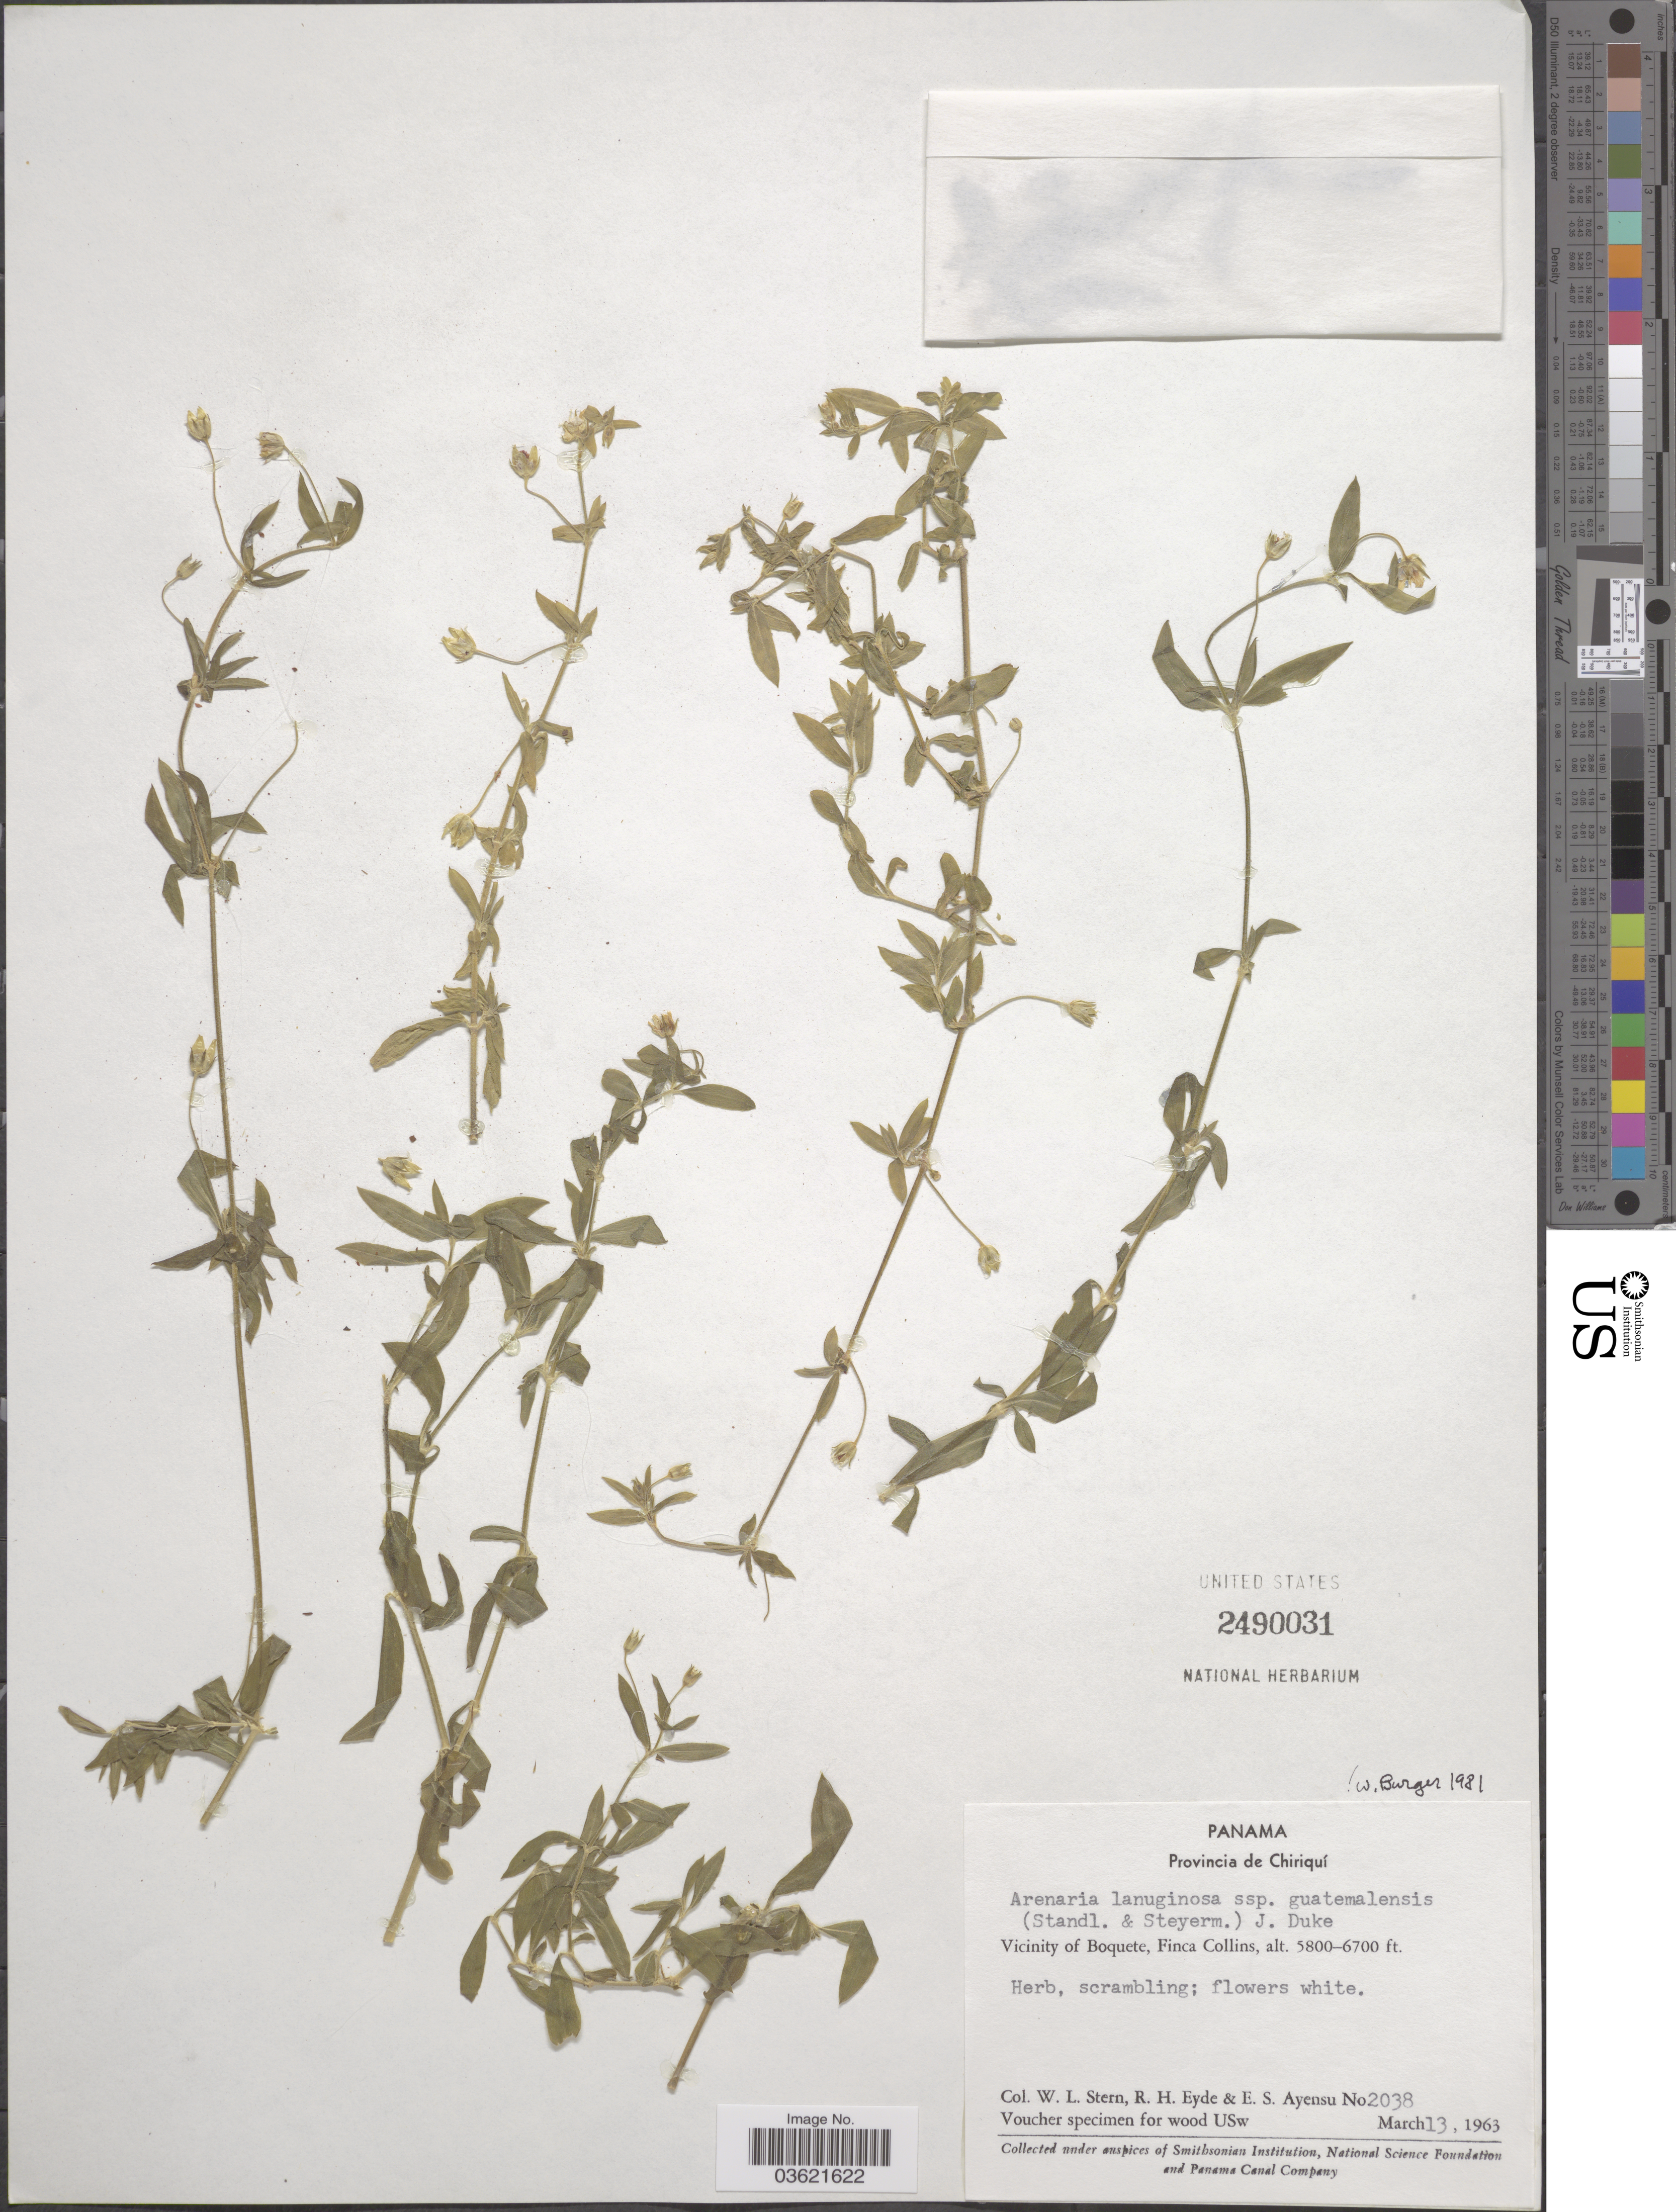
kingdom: Plantae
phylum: Tracheophyta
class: Magnoliopsida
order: Caryophyllales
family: Caryophyllaceae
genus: Arenaria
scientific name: Arenaria lanuginosa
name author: (Michx.) Rohrb.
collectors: W. L. Stern, R. H. Eyde & E. S. Ayensu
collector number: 2038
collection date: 1963-03-13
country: Panama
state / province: Chiriqui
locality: Vicinity of Boquete, Finca Collins.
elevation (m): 1768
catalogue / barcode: US 2490031